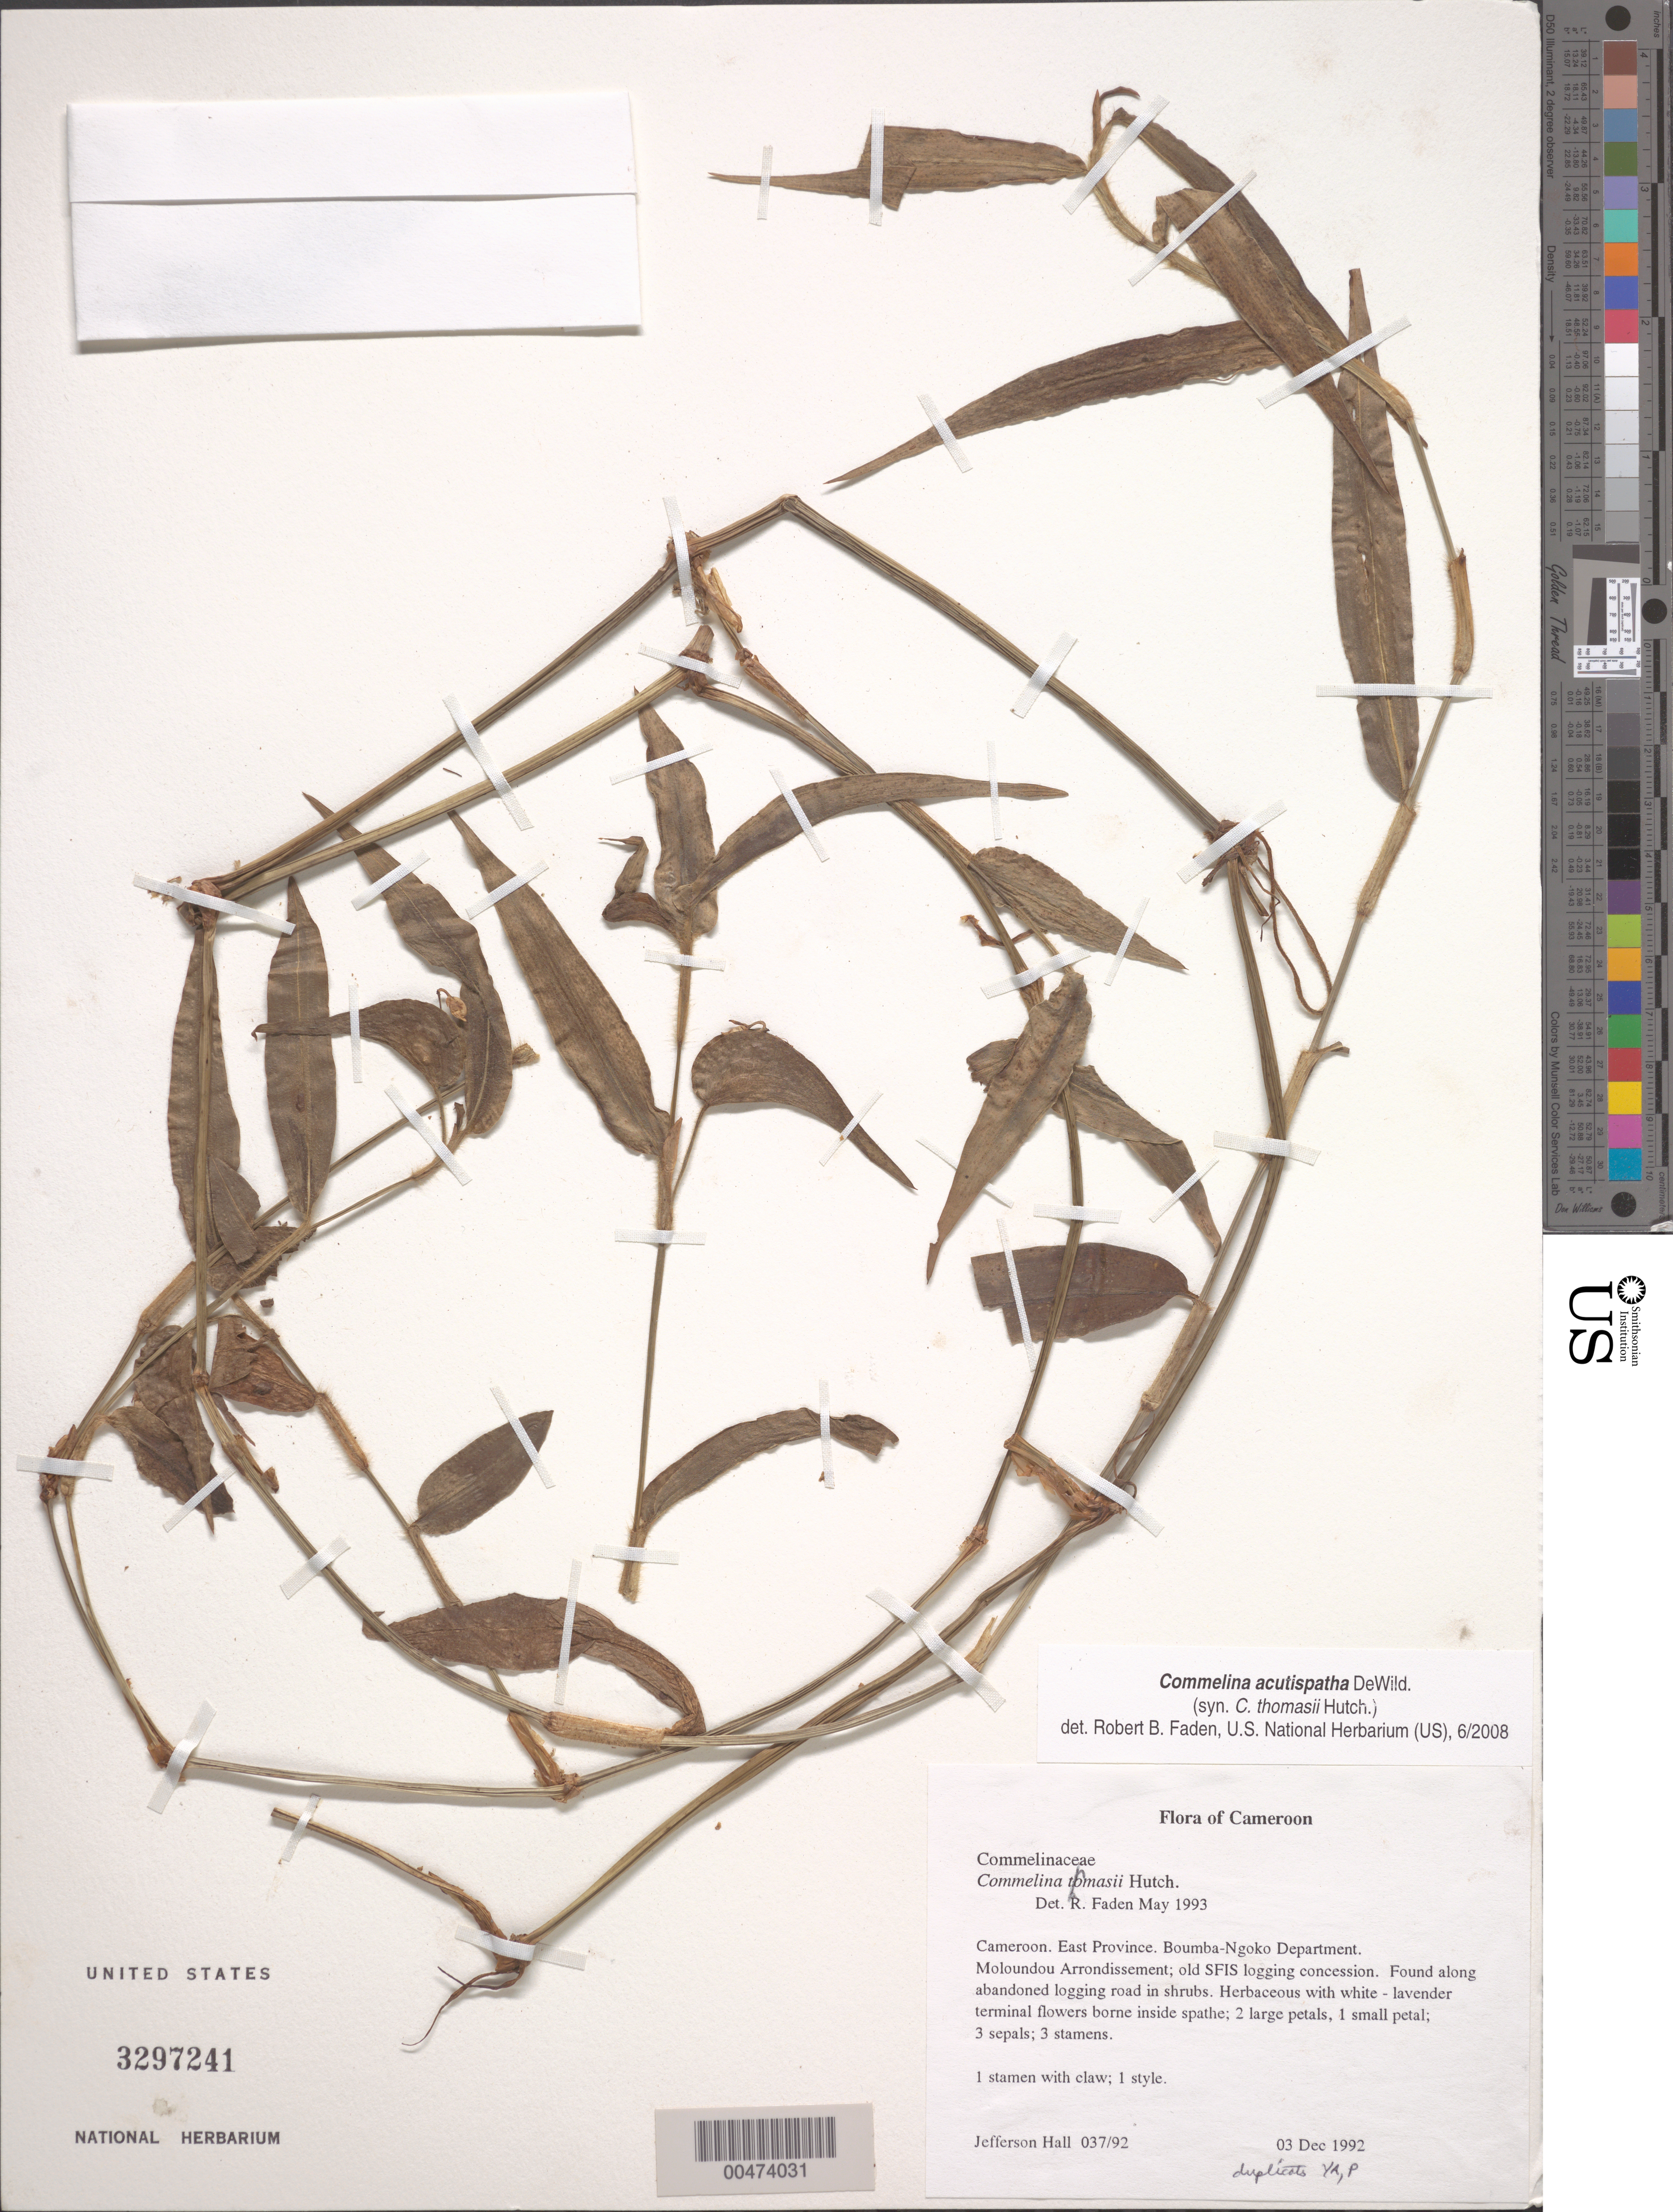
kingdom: Plantae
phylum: Tracheophyta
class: Liliopsida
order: Commelinales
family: Commelinaceae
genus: Commelina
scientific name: Commelina acutispatha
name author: De Wild.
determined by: Faden, Robert B., (US), Smithsonian Institution - National Museum of Natural History (UNITED STATES)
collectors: J. Hall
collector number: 037/92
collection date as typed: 03 Dec 1992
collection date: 1992-12-03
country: Cameroon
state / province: Est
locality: Boumba-ngoko, moloundou arrondissement, lipondji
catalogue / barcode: US 3297241